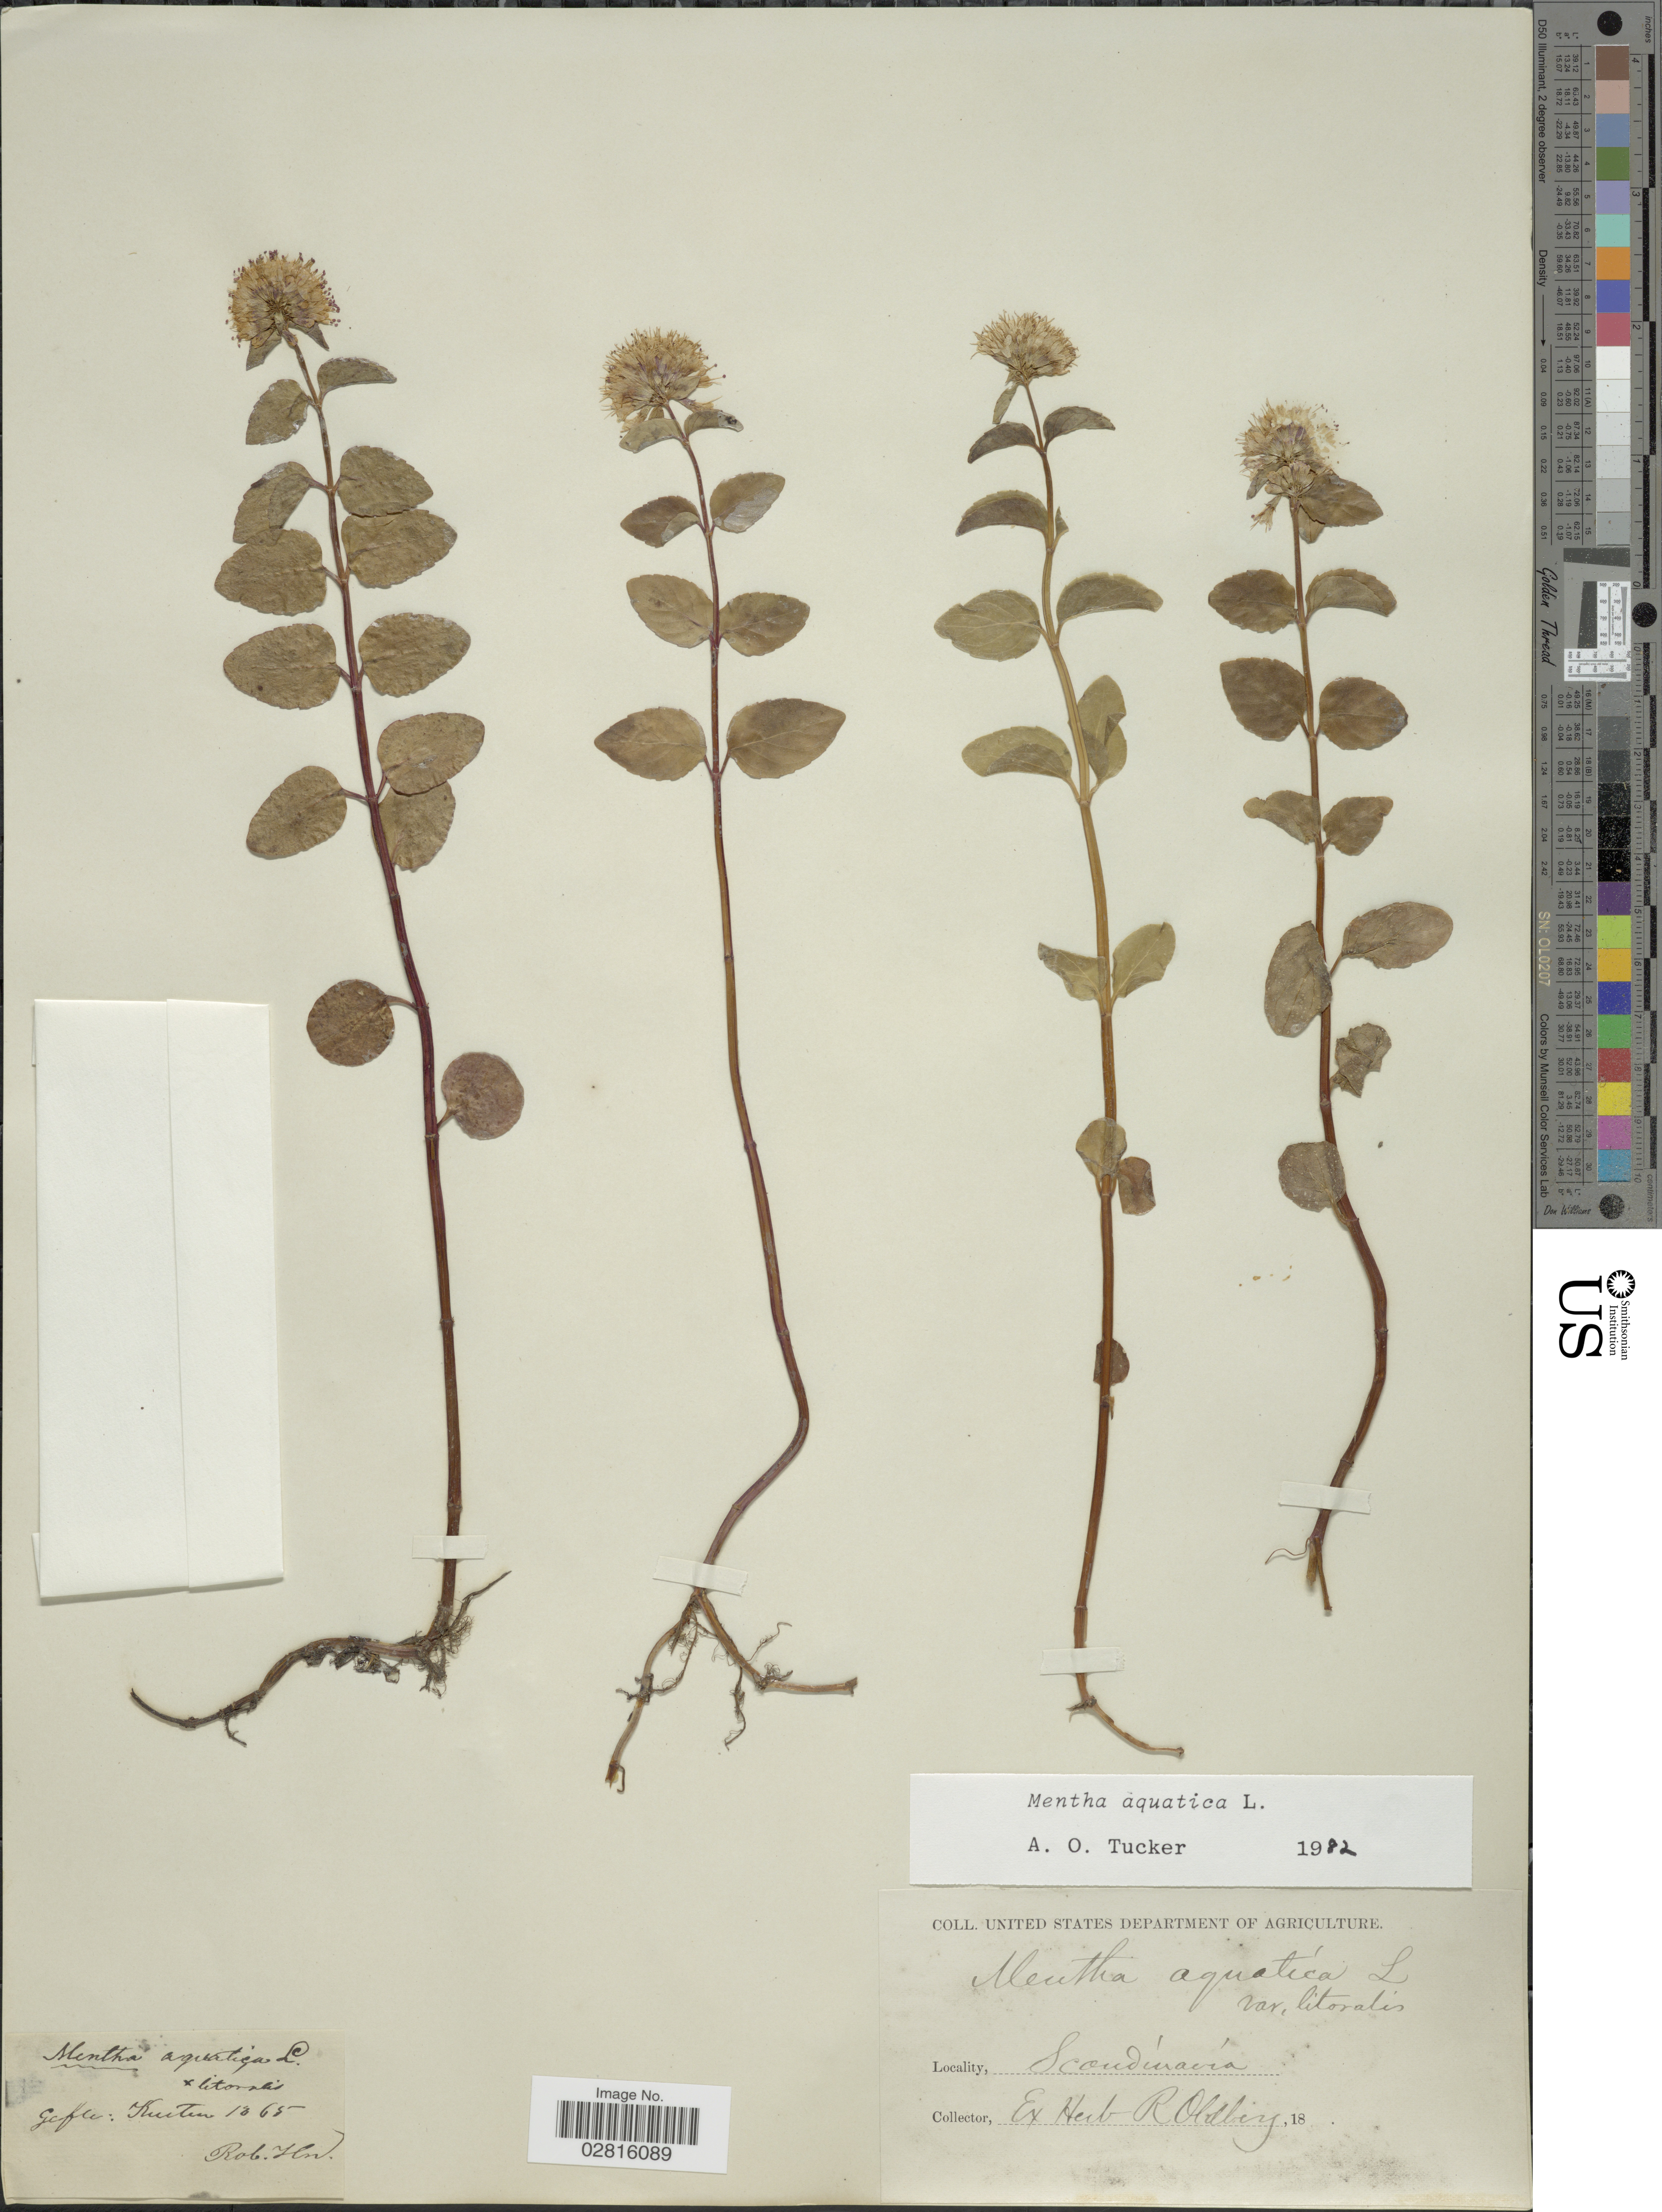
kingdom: Plantae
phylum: Tracheophyta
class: Magnoliopsida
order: Lamiales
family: Lamiaceae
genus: Mentha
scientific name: Mentha aquatica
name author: L.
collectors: R. Oldberg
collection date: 1865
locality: Scandinavia. Gefer: Kinten. [interpreted]